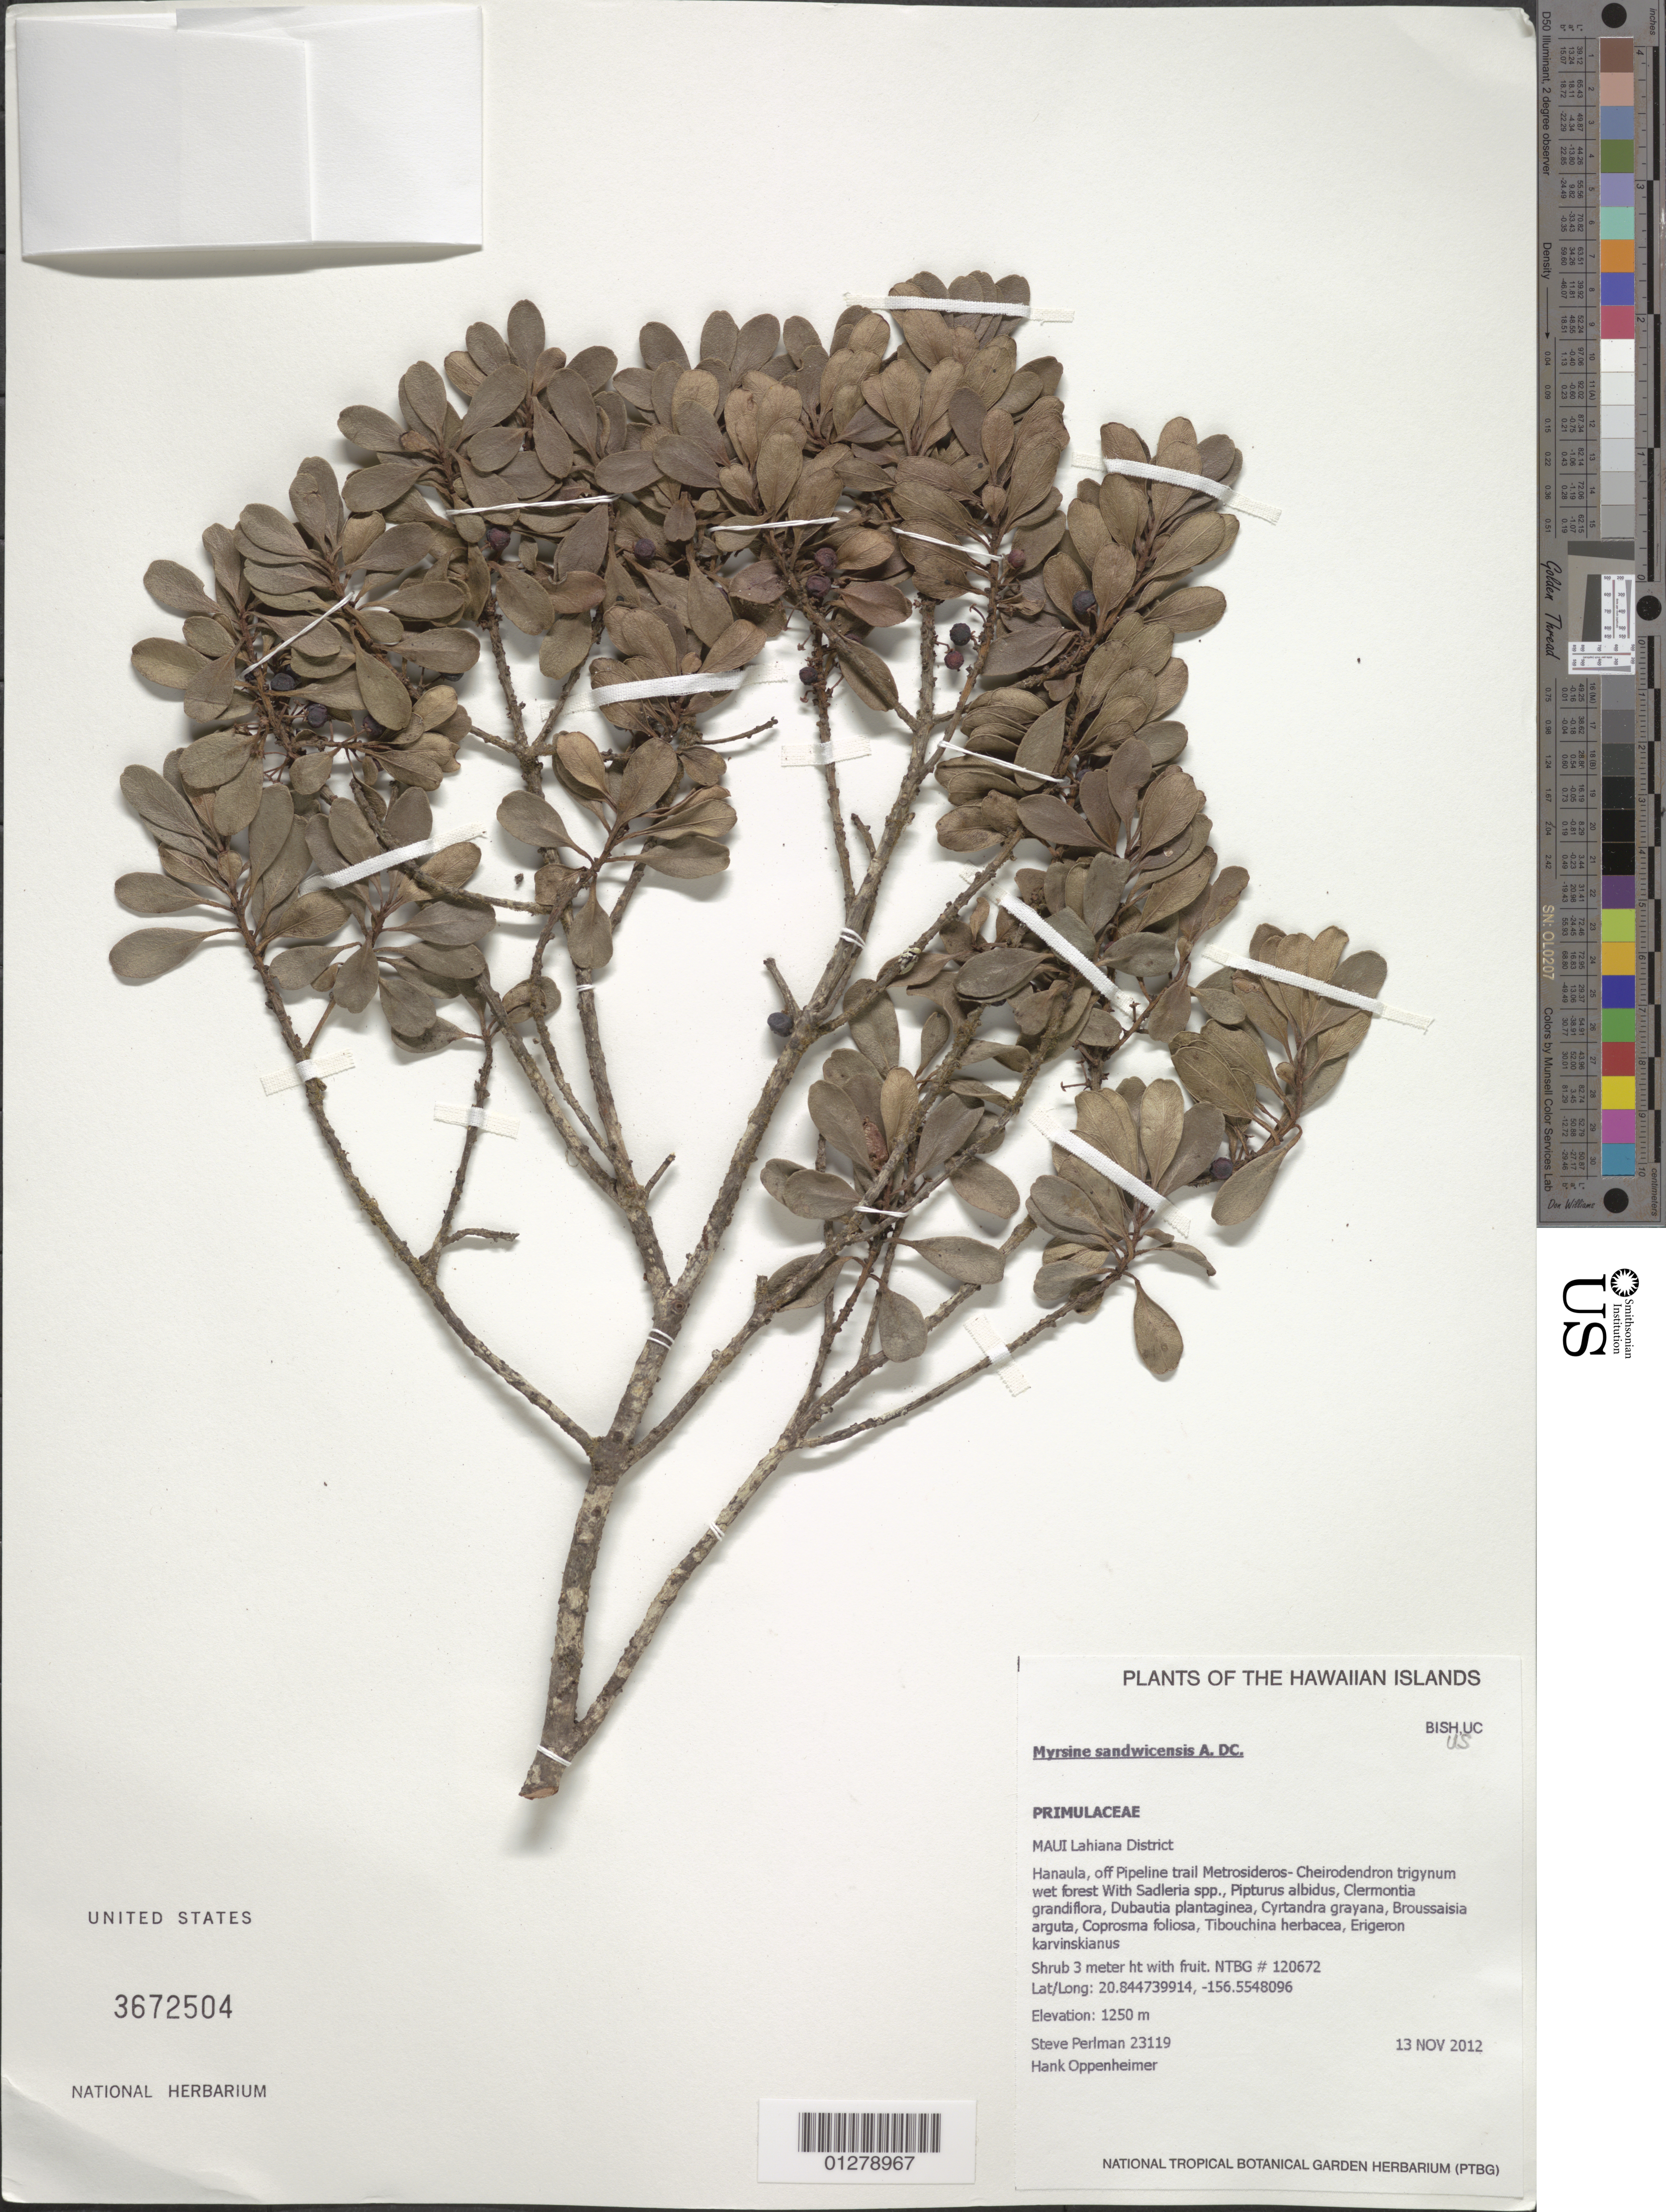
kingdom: Plantae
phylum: Tracheophyta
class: Magnoliopsida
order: Ericales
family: Primulaceae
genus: Myrsine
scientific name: Myrsine sandwicensis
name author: A. DC.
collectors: S. P. Perlman & H. L. Oppenheimer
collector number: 23119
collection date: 2012-11-13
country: United States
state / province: Hawaii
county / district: Maui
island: Maui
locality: Lahiana District, Hanaula, off Pipeline Trail.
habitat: Wet forest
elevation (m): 1250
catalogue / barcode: US 3672504